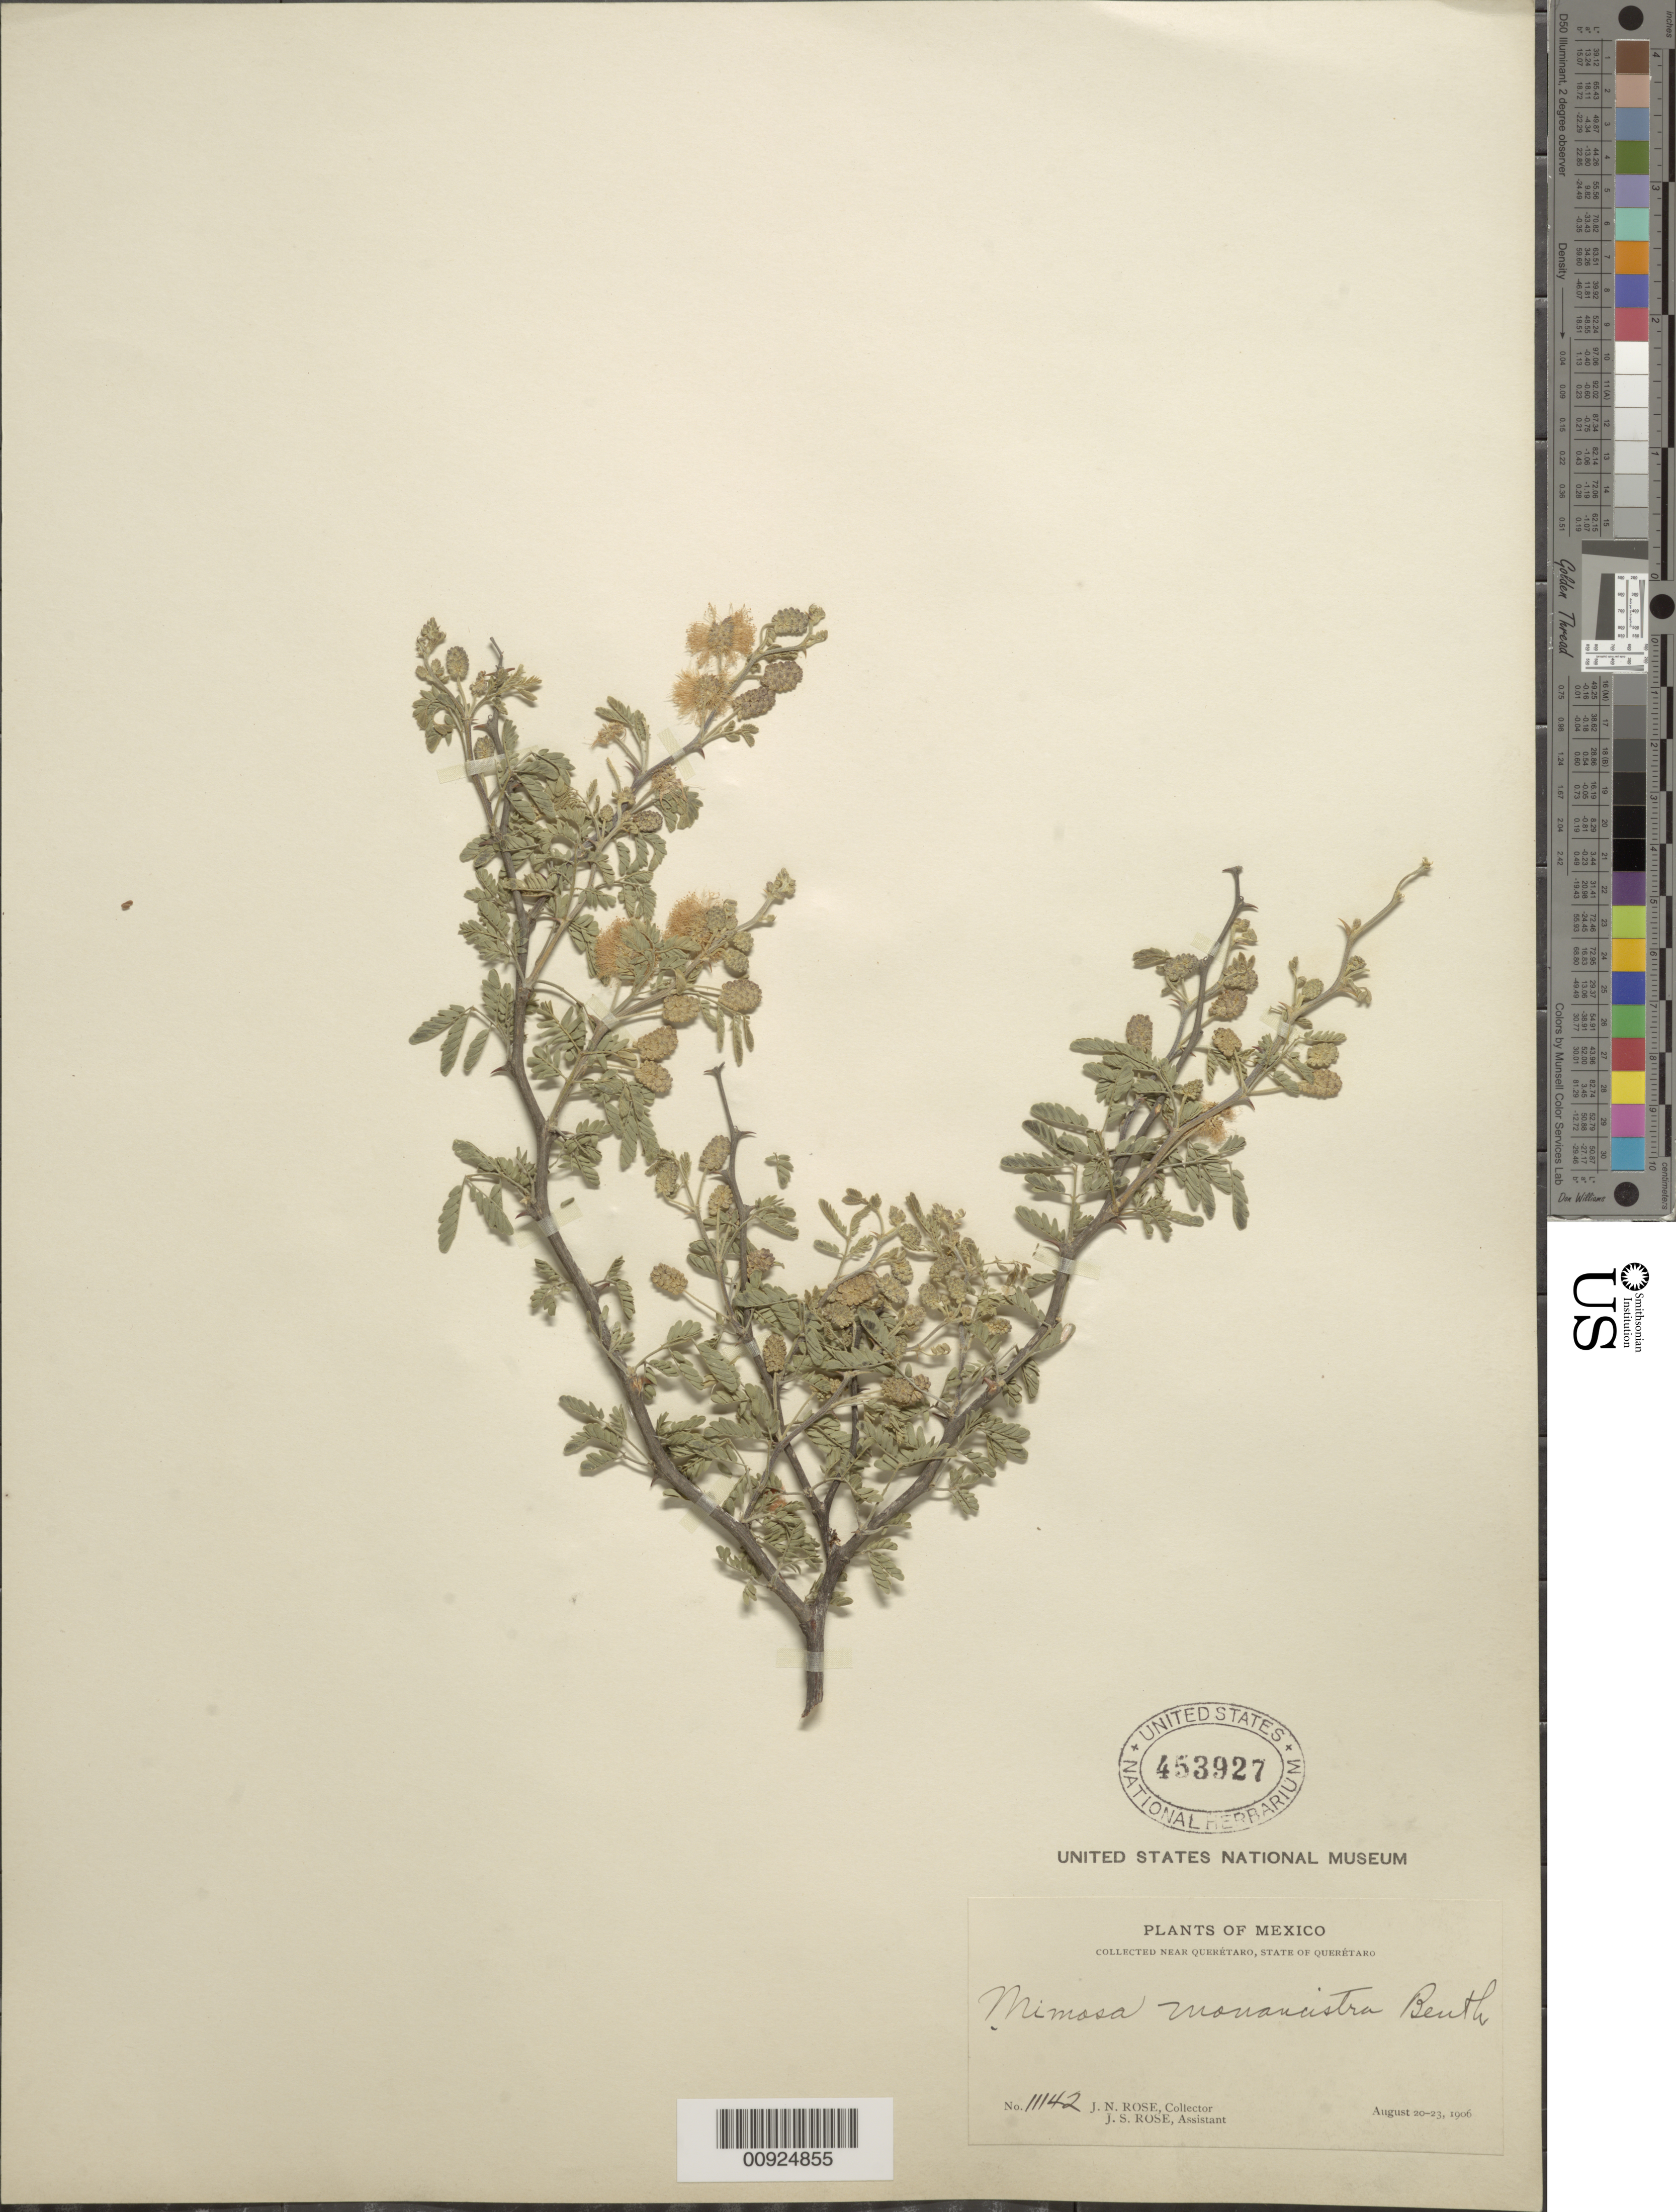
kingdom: Plantae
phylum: Tracheophyta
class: Magnoliopsida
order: Fabales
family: Fabaceae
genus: Mimosa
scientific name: Mimosa monancistra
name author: Benth.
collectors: J. N. Rose & J. S. Rose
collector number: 11142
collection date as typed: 20 Aug 1906 to 23 Aug 1906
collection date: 1906-08-20/1906-08-23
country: Mexico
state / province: Querétaro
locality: Near Querétaro, State of Querétaro.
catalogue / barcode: US 453927